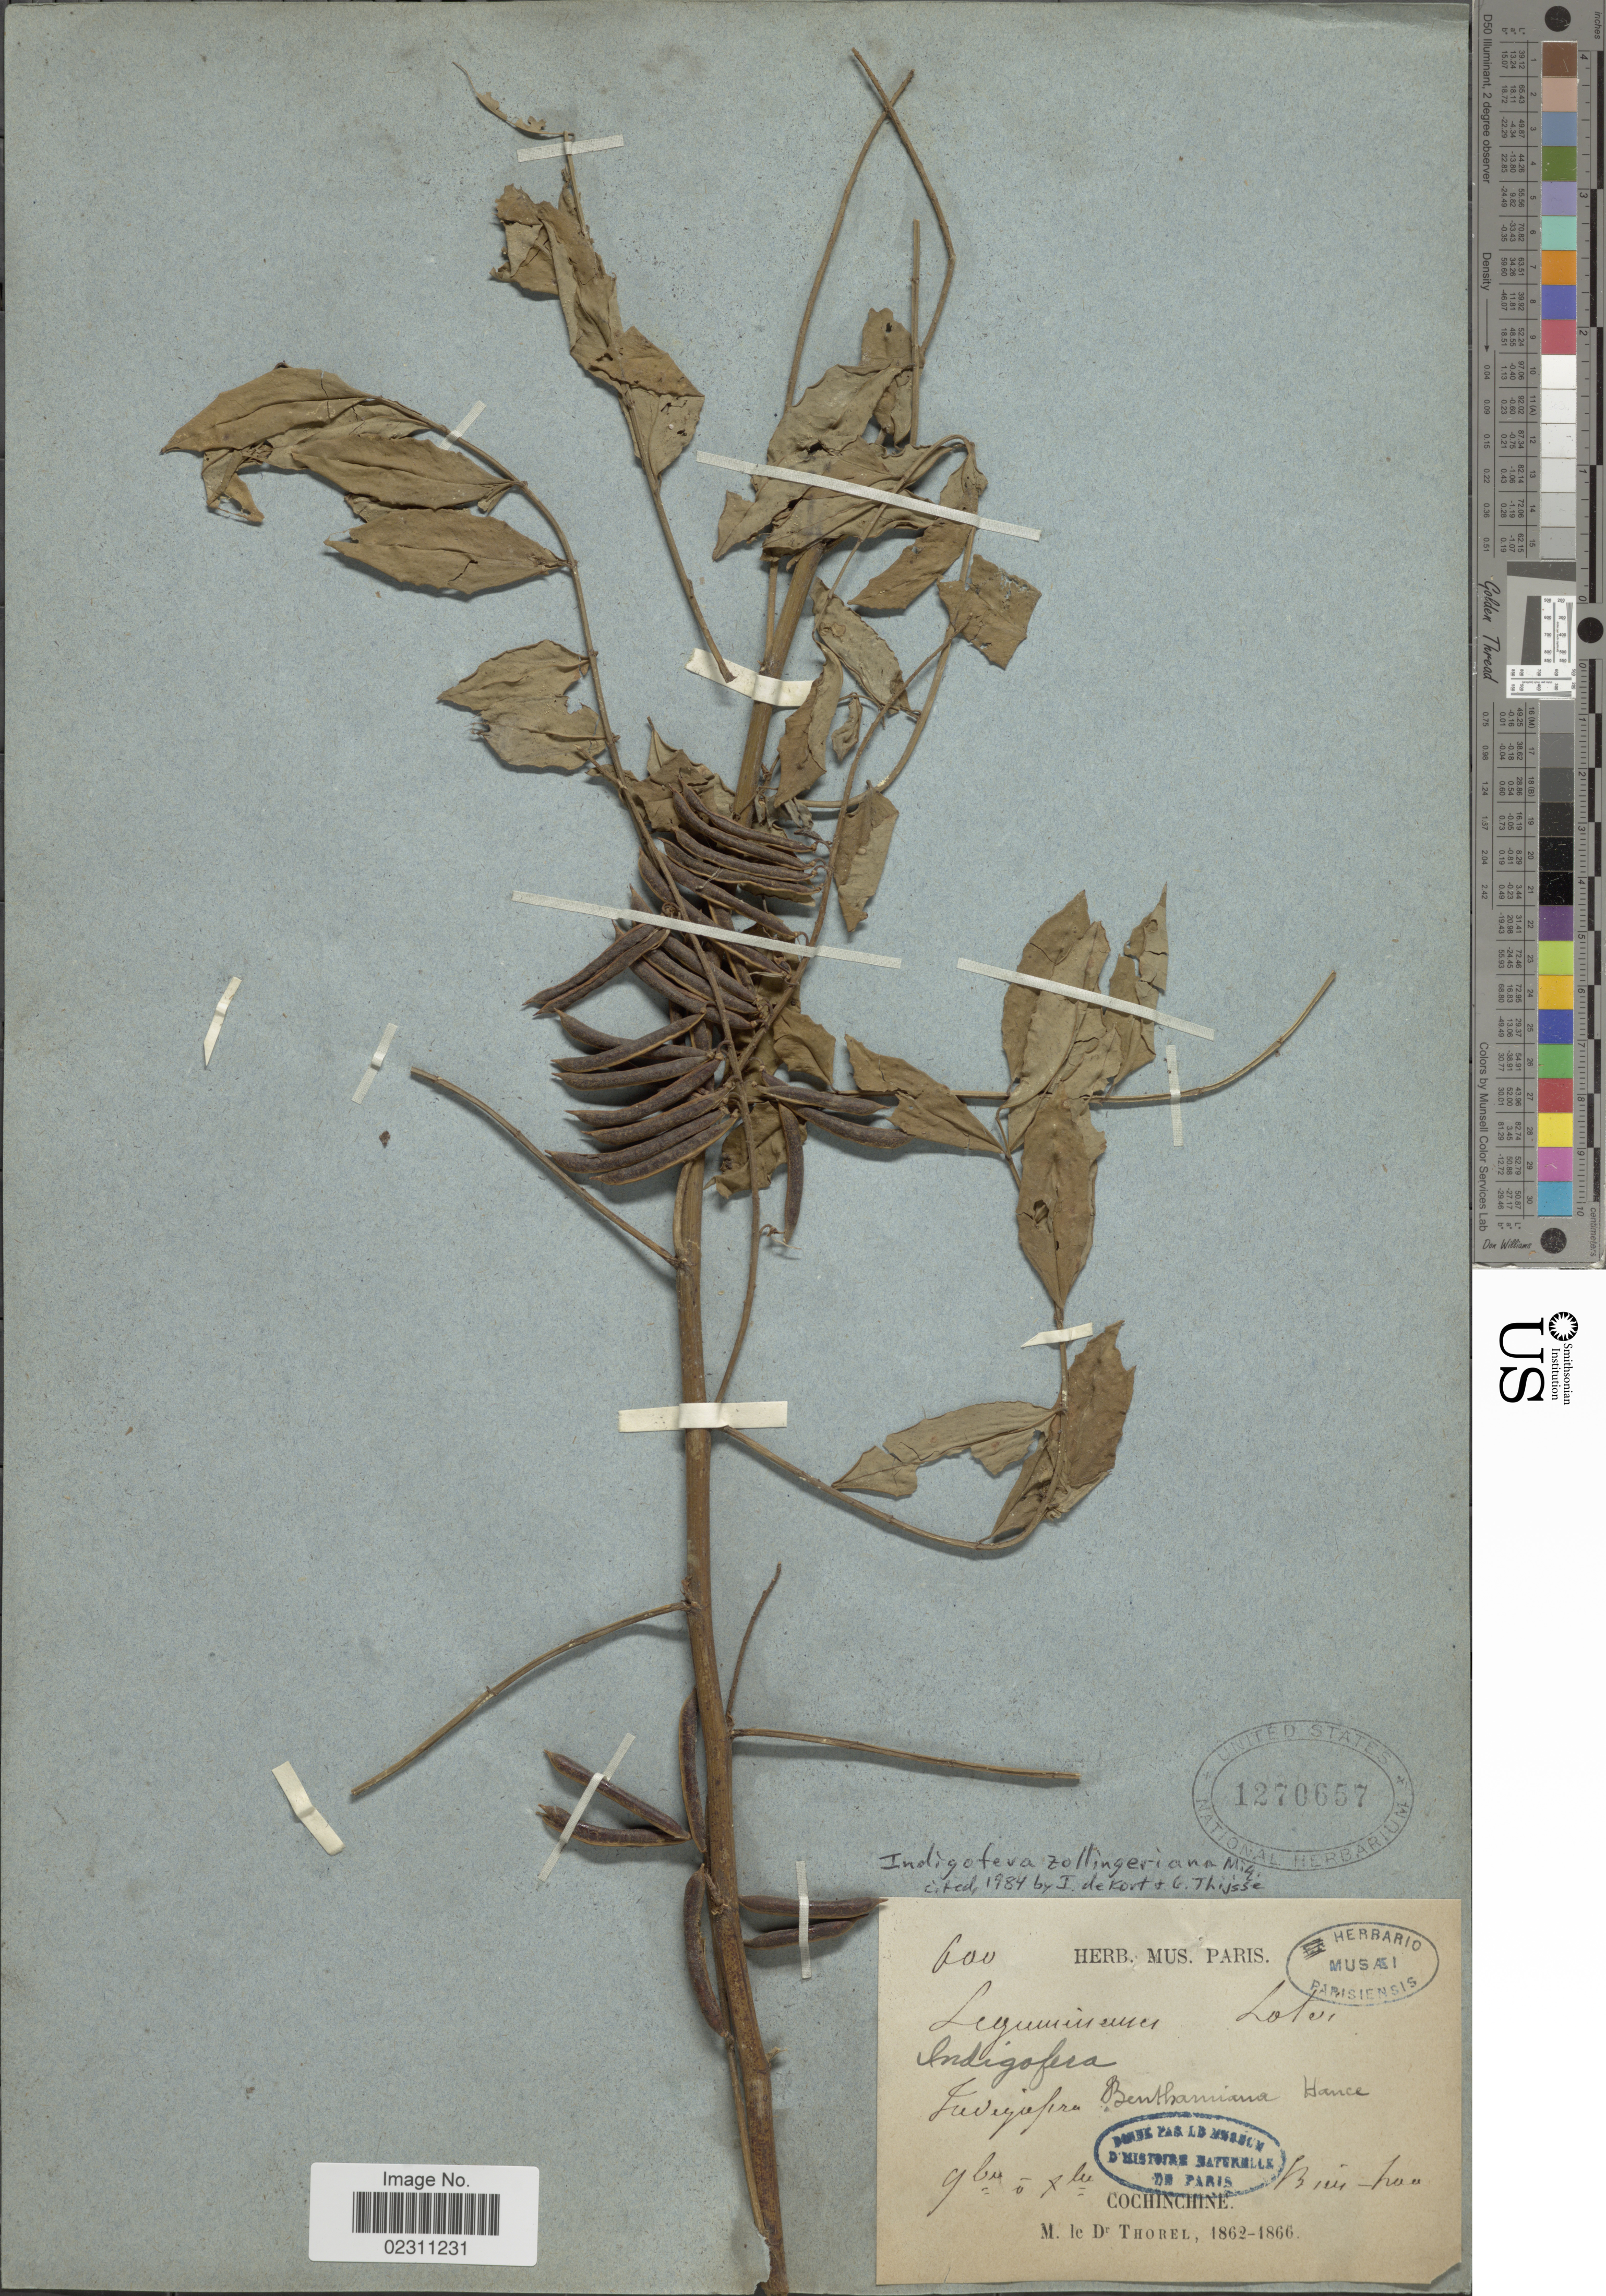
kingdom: Plantae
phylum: Tracheophyta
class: Magnoliopsida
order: Fabales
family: Fabaceae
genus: Indigofera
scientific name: Indigofera zollingeriana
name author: Miq.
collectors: M. de Thorel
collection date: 1862-12-09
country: Vietnam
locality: Cochinchine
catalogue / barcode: US 1270657